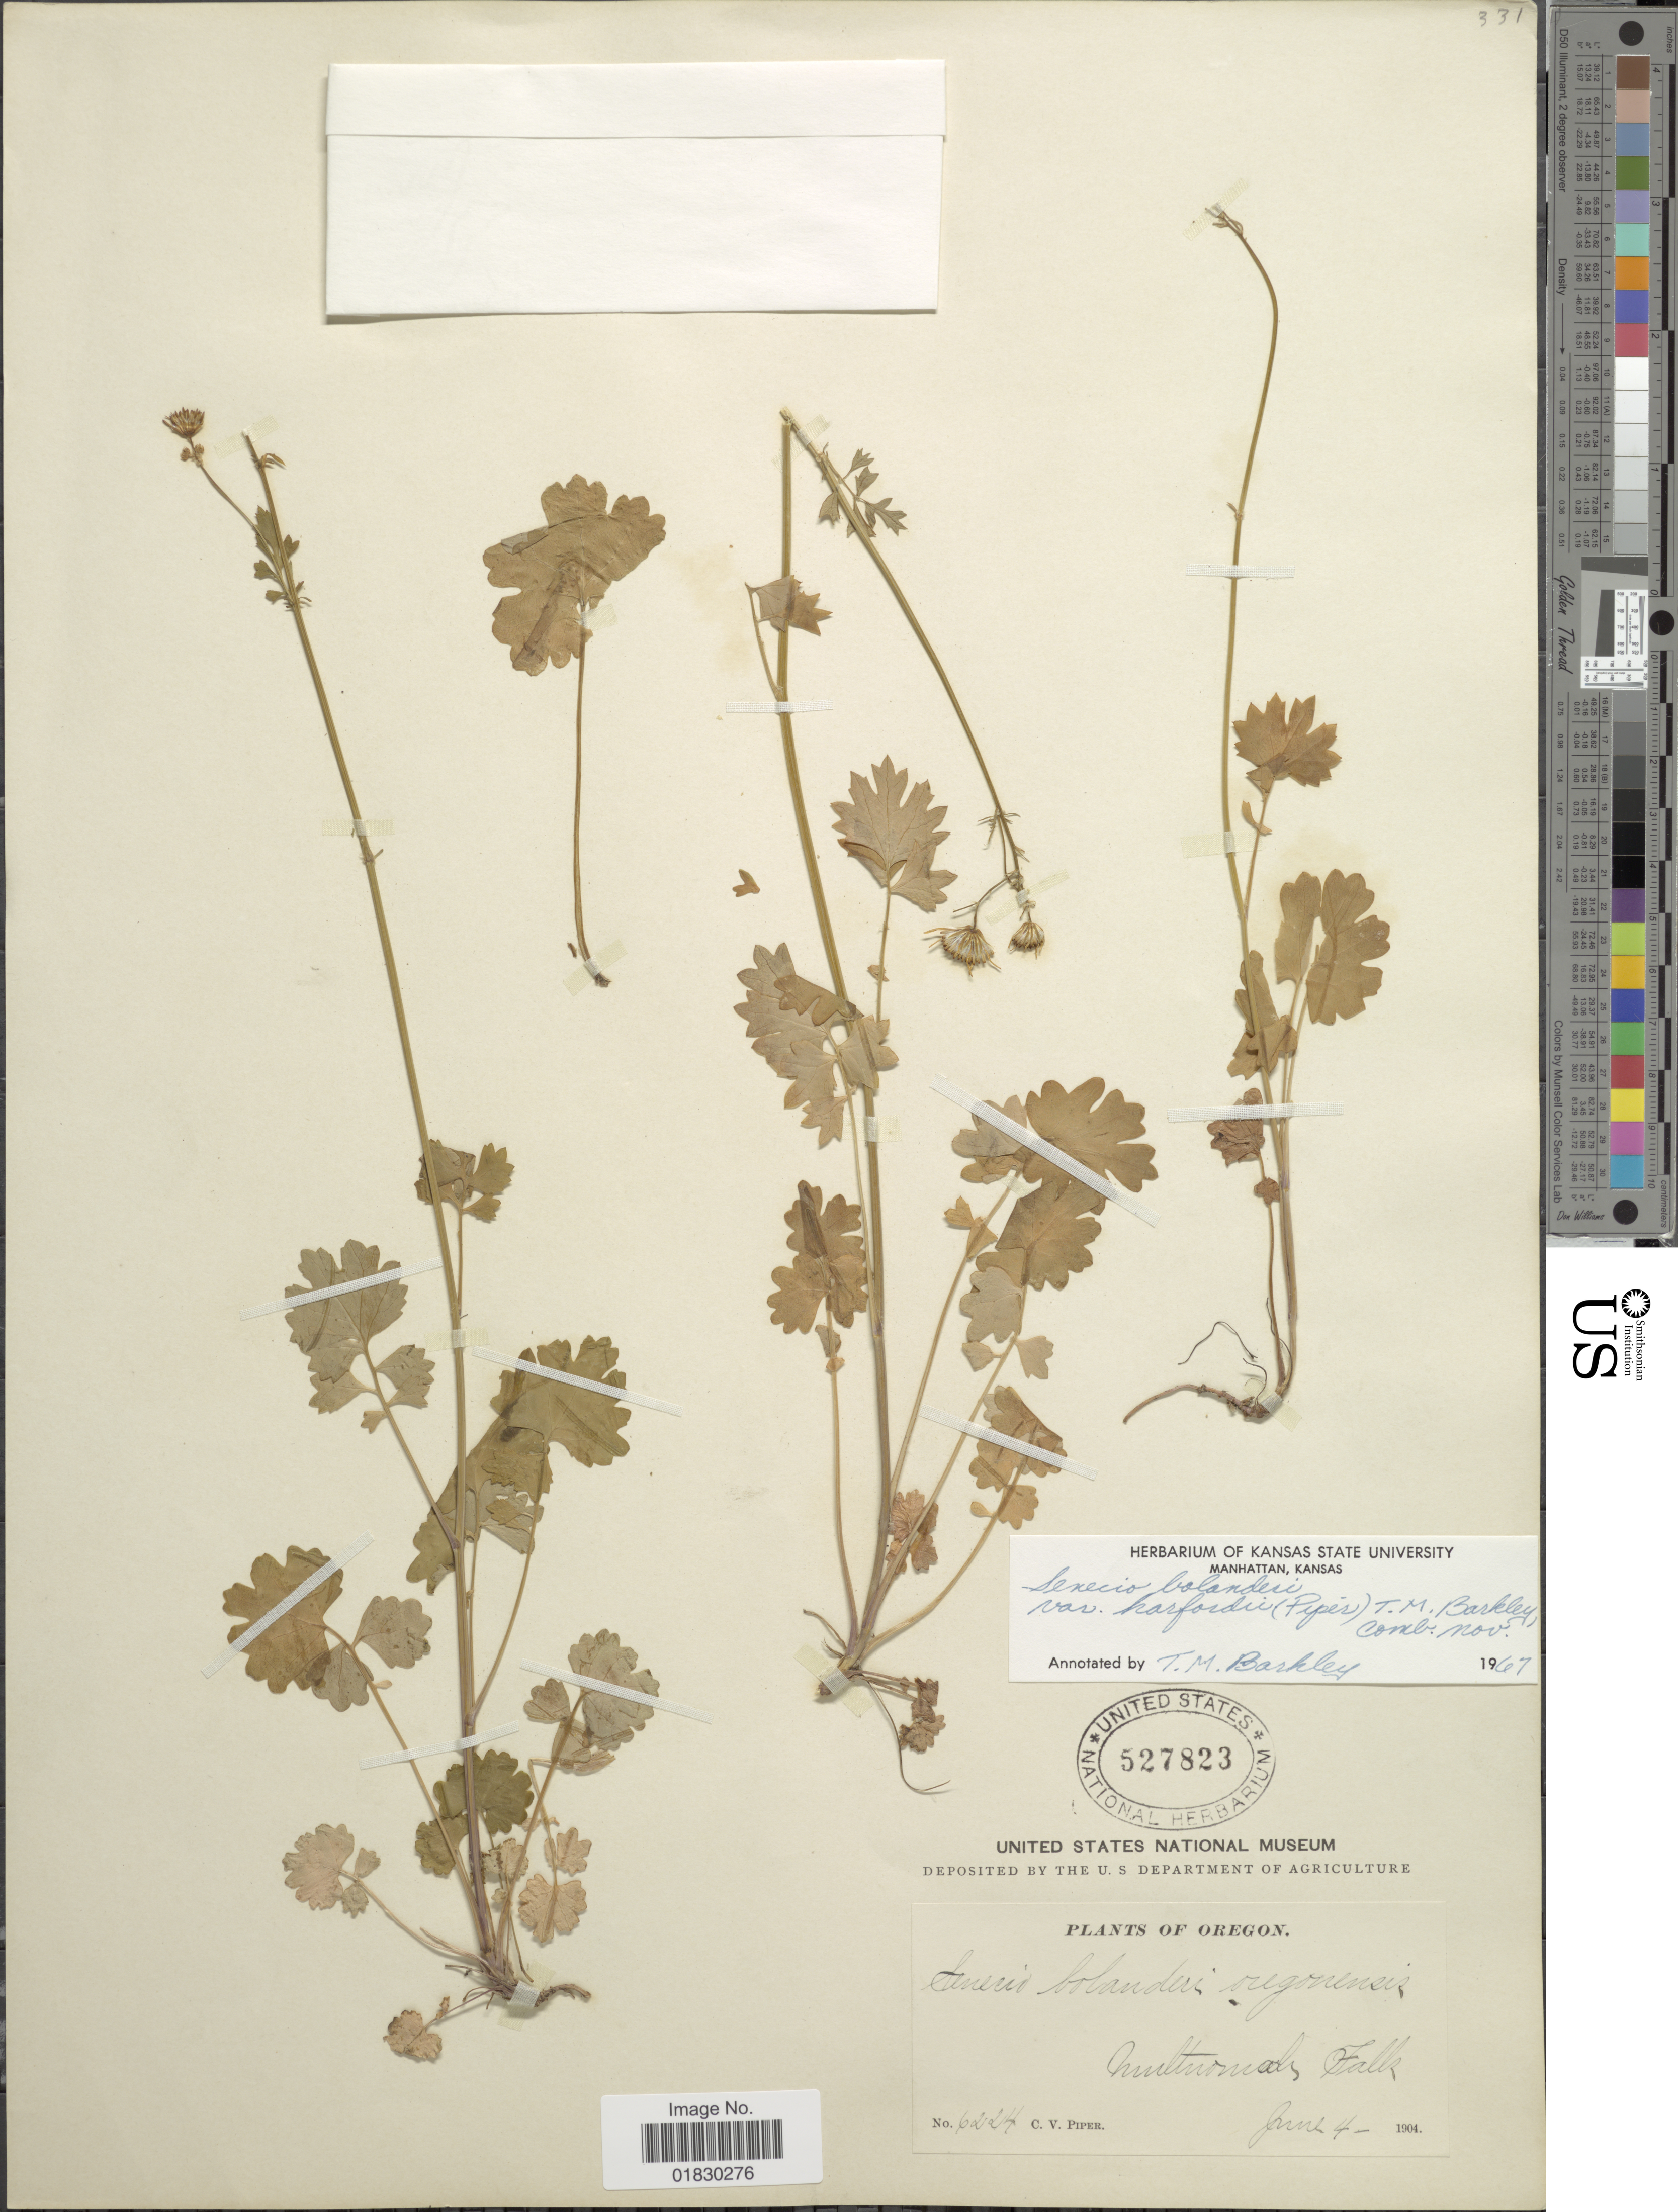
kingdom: Plantae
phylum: Tracheophyta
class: Magnoliopsida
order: Asterales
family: Asteraceae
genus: Packera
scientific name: Packera bolanderi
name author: (A. Gray) W.A. Weber & Á. Löve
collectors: C. V. Piper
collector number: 6224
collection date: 1904-06-04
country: United States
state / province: Oregon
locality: Multnomah Falk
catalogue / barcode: US 527823